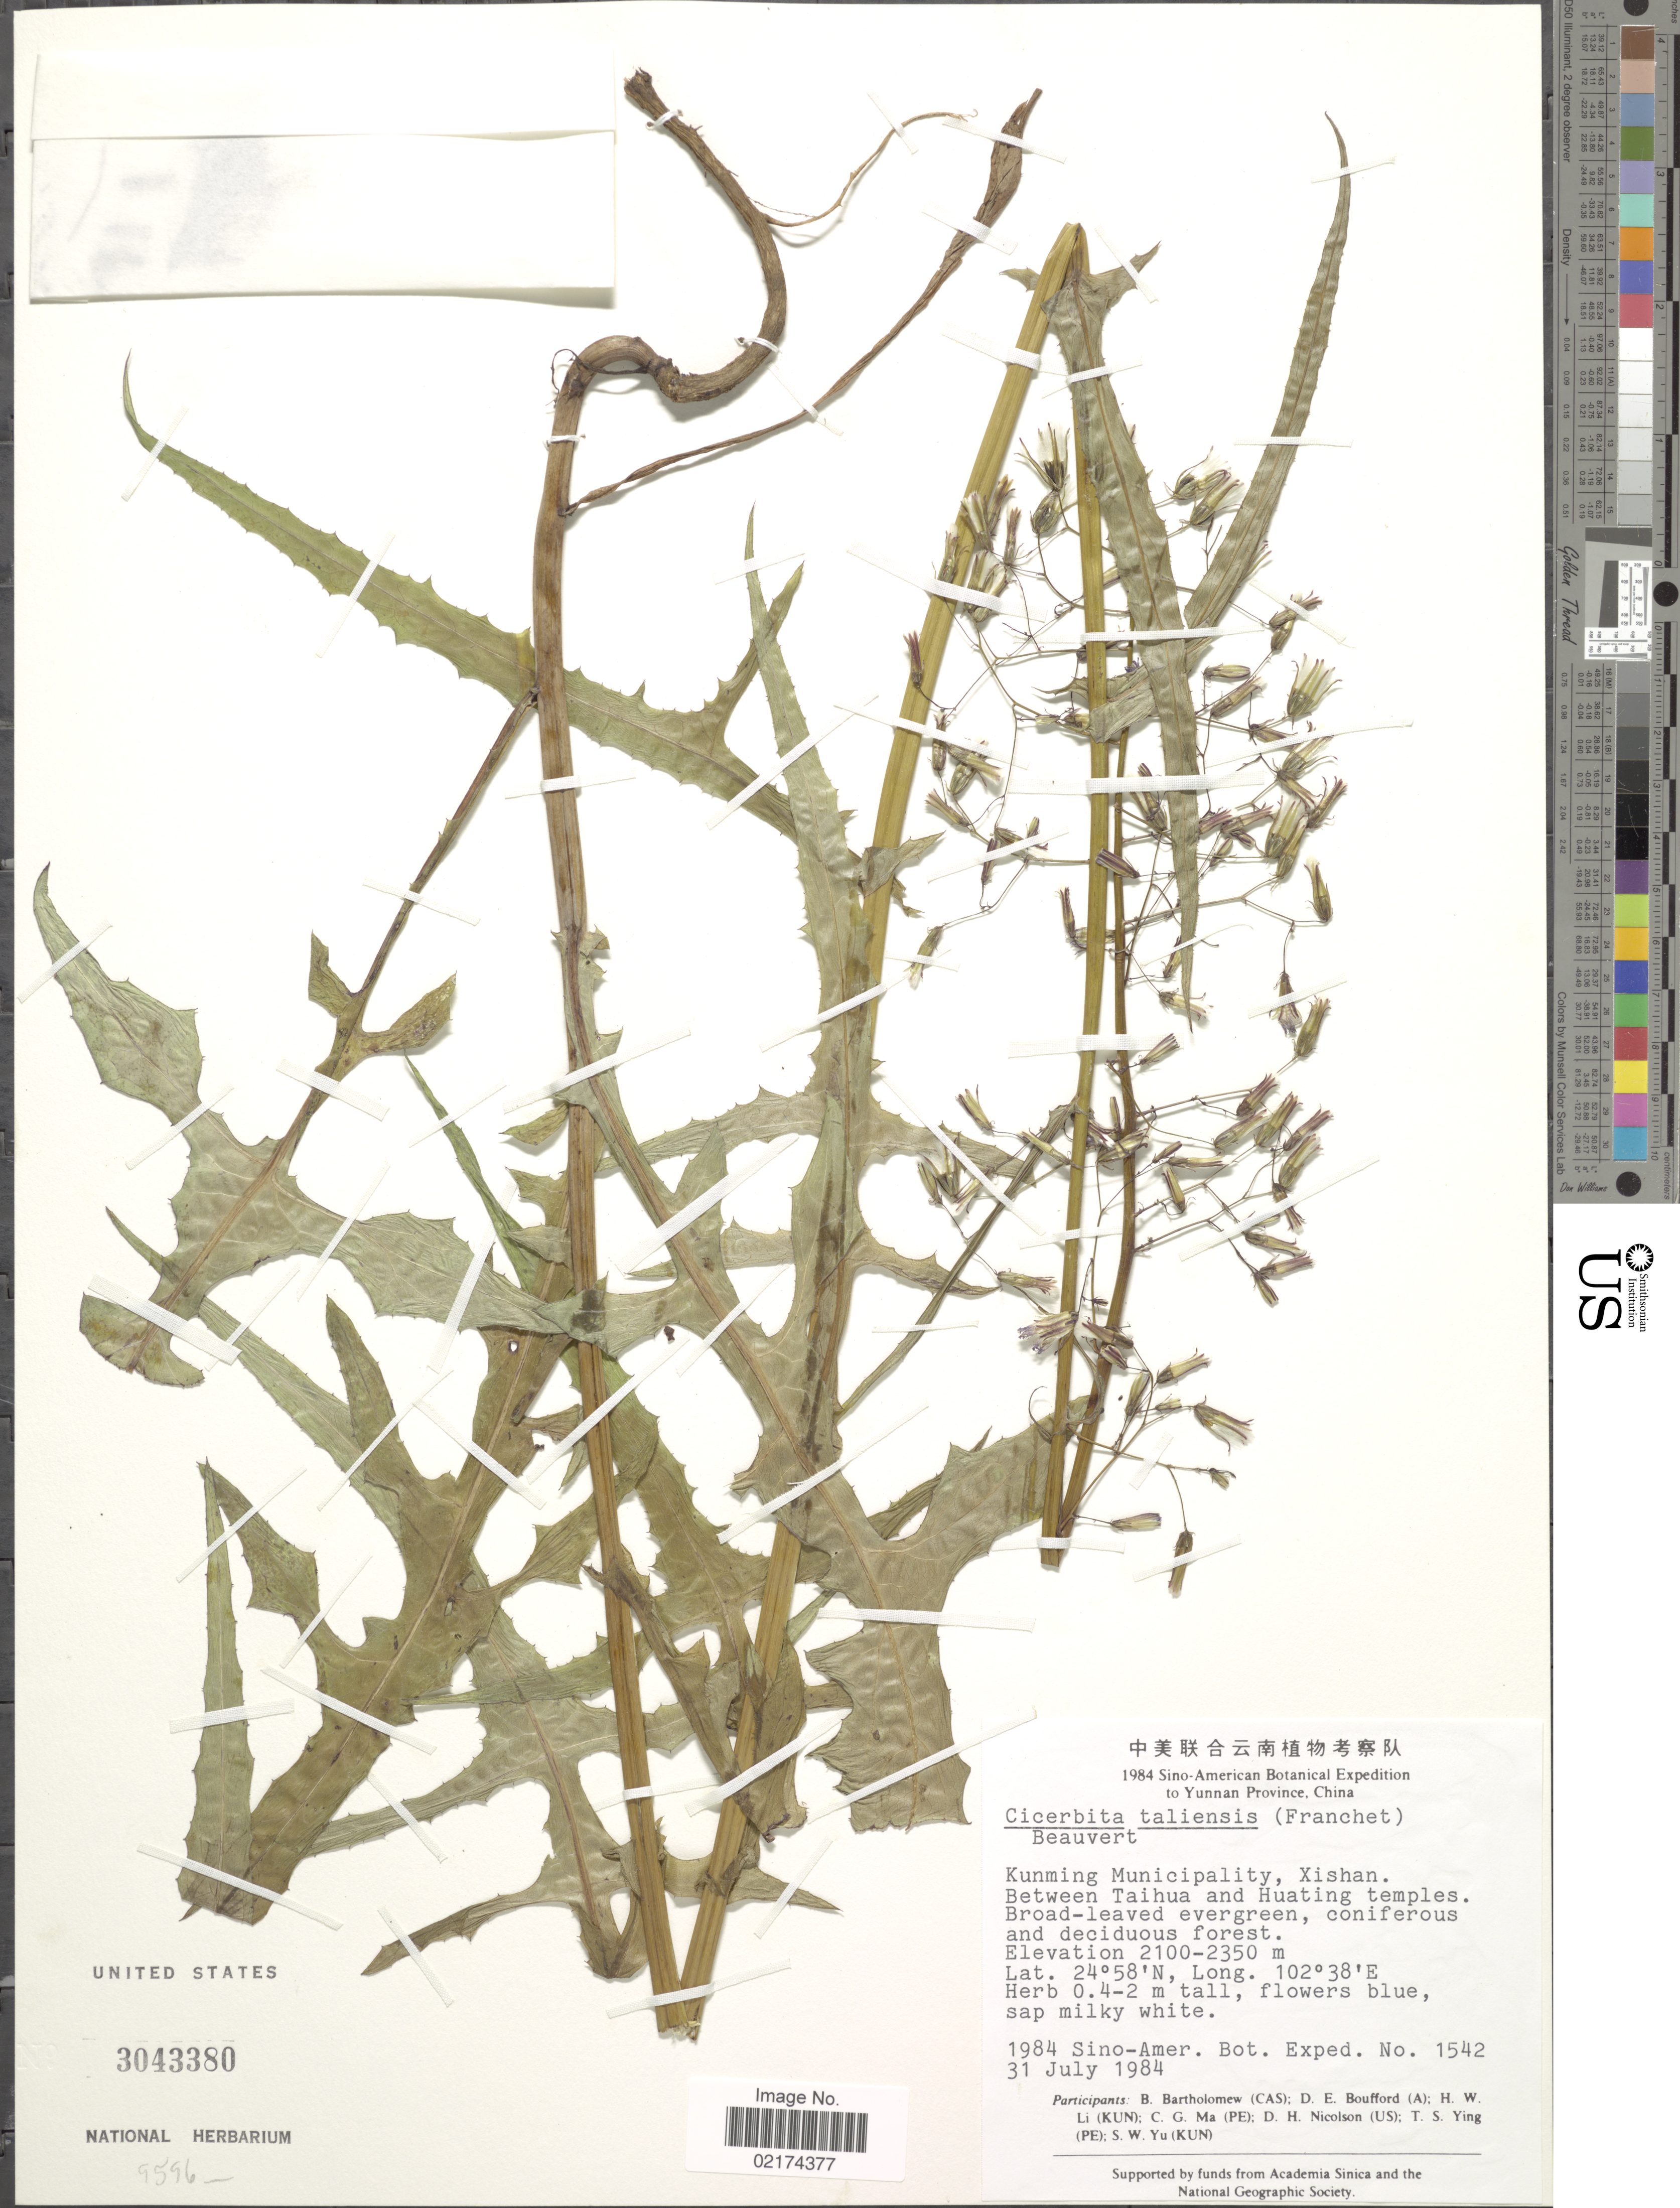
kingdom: Plantae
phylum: Tracheophyta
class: Magnoliopsida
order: Asterales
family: Asteraceae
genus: Stenoseris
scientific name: Stenoseris graciliflora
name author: (Wall. ex DC.) C. Shih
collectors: Sino-Amer. Bot. Exped. 1984, B. Bartholomew, D. E. Boufford, H. W. Li & et al.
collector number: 1542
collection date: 1984-07-31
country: China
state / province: Yunnan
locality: Kunming Municipality, Xishan, between Taihua and Huating temples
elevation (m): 2100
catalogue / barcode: US 3043380